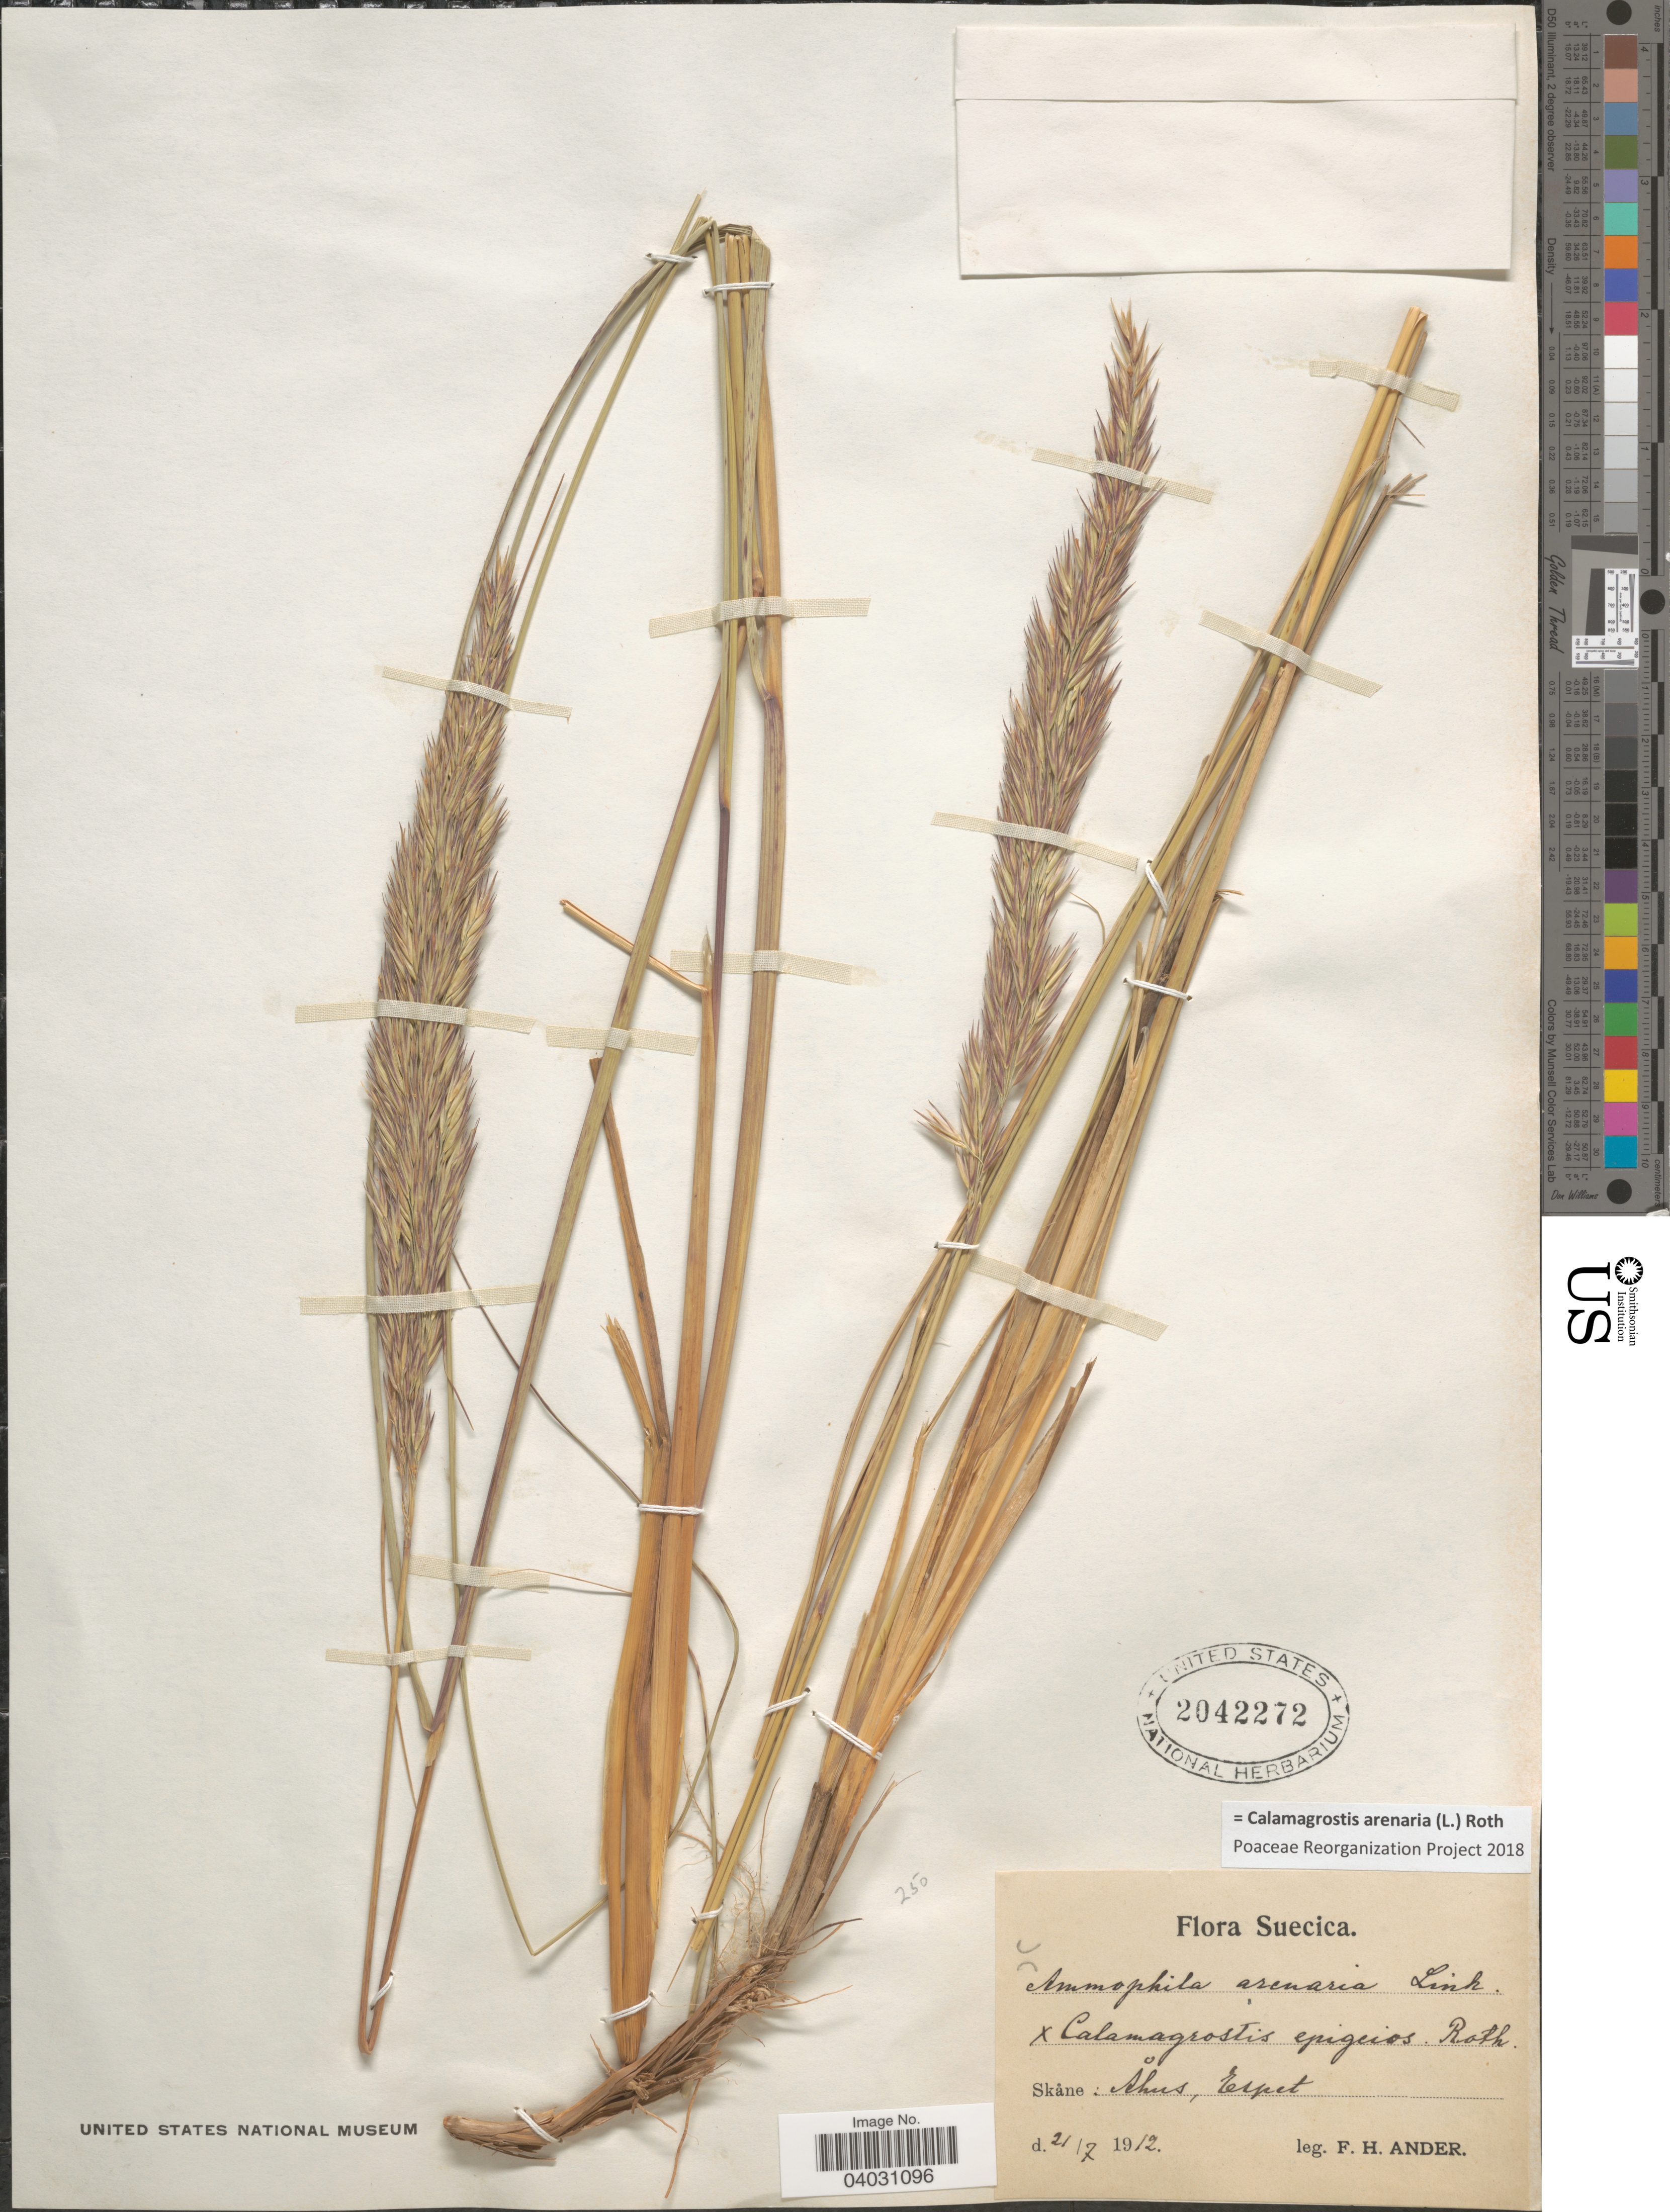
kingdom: Plantae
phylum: Tracheophyta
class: Liliopsida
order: Poales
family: Poaceae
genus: Calamagrostis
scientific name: Calamagrostis arenaria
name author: (L.) Roth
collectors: F. Ander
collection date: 1912-07-21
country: Sweden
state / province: Skåne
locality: Suecica. Ähus, Espet.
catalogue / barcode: US 2042272